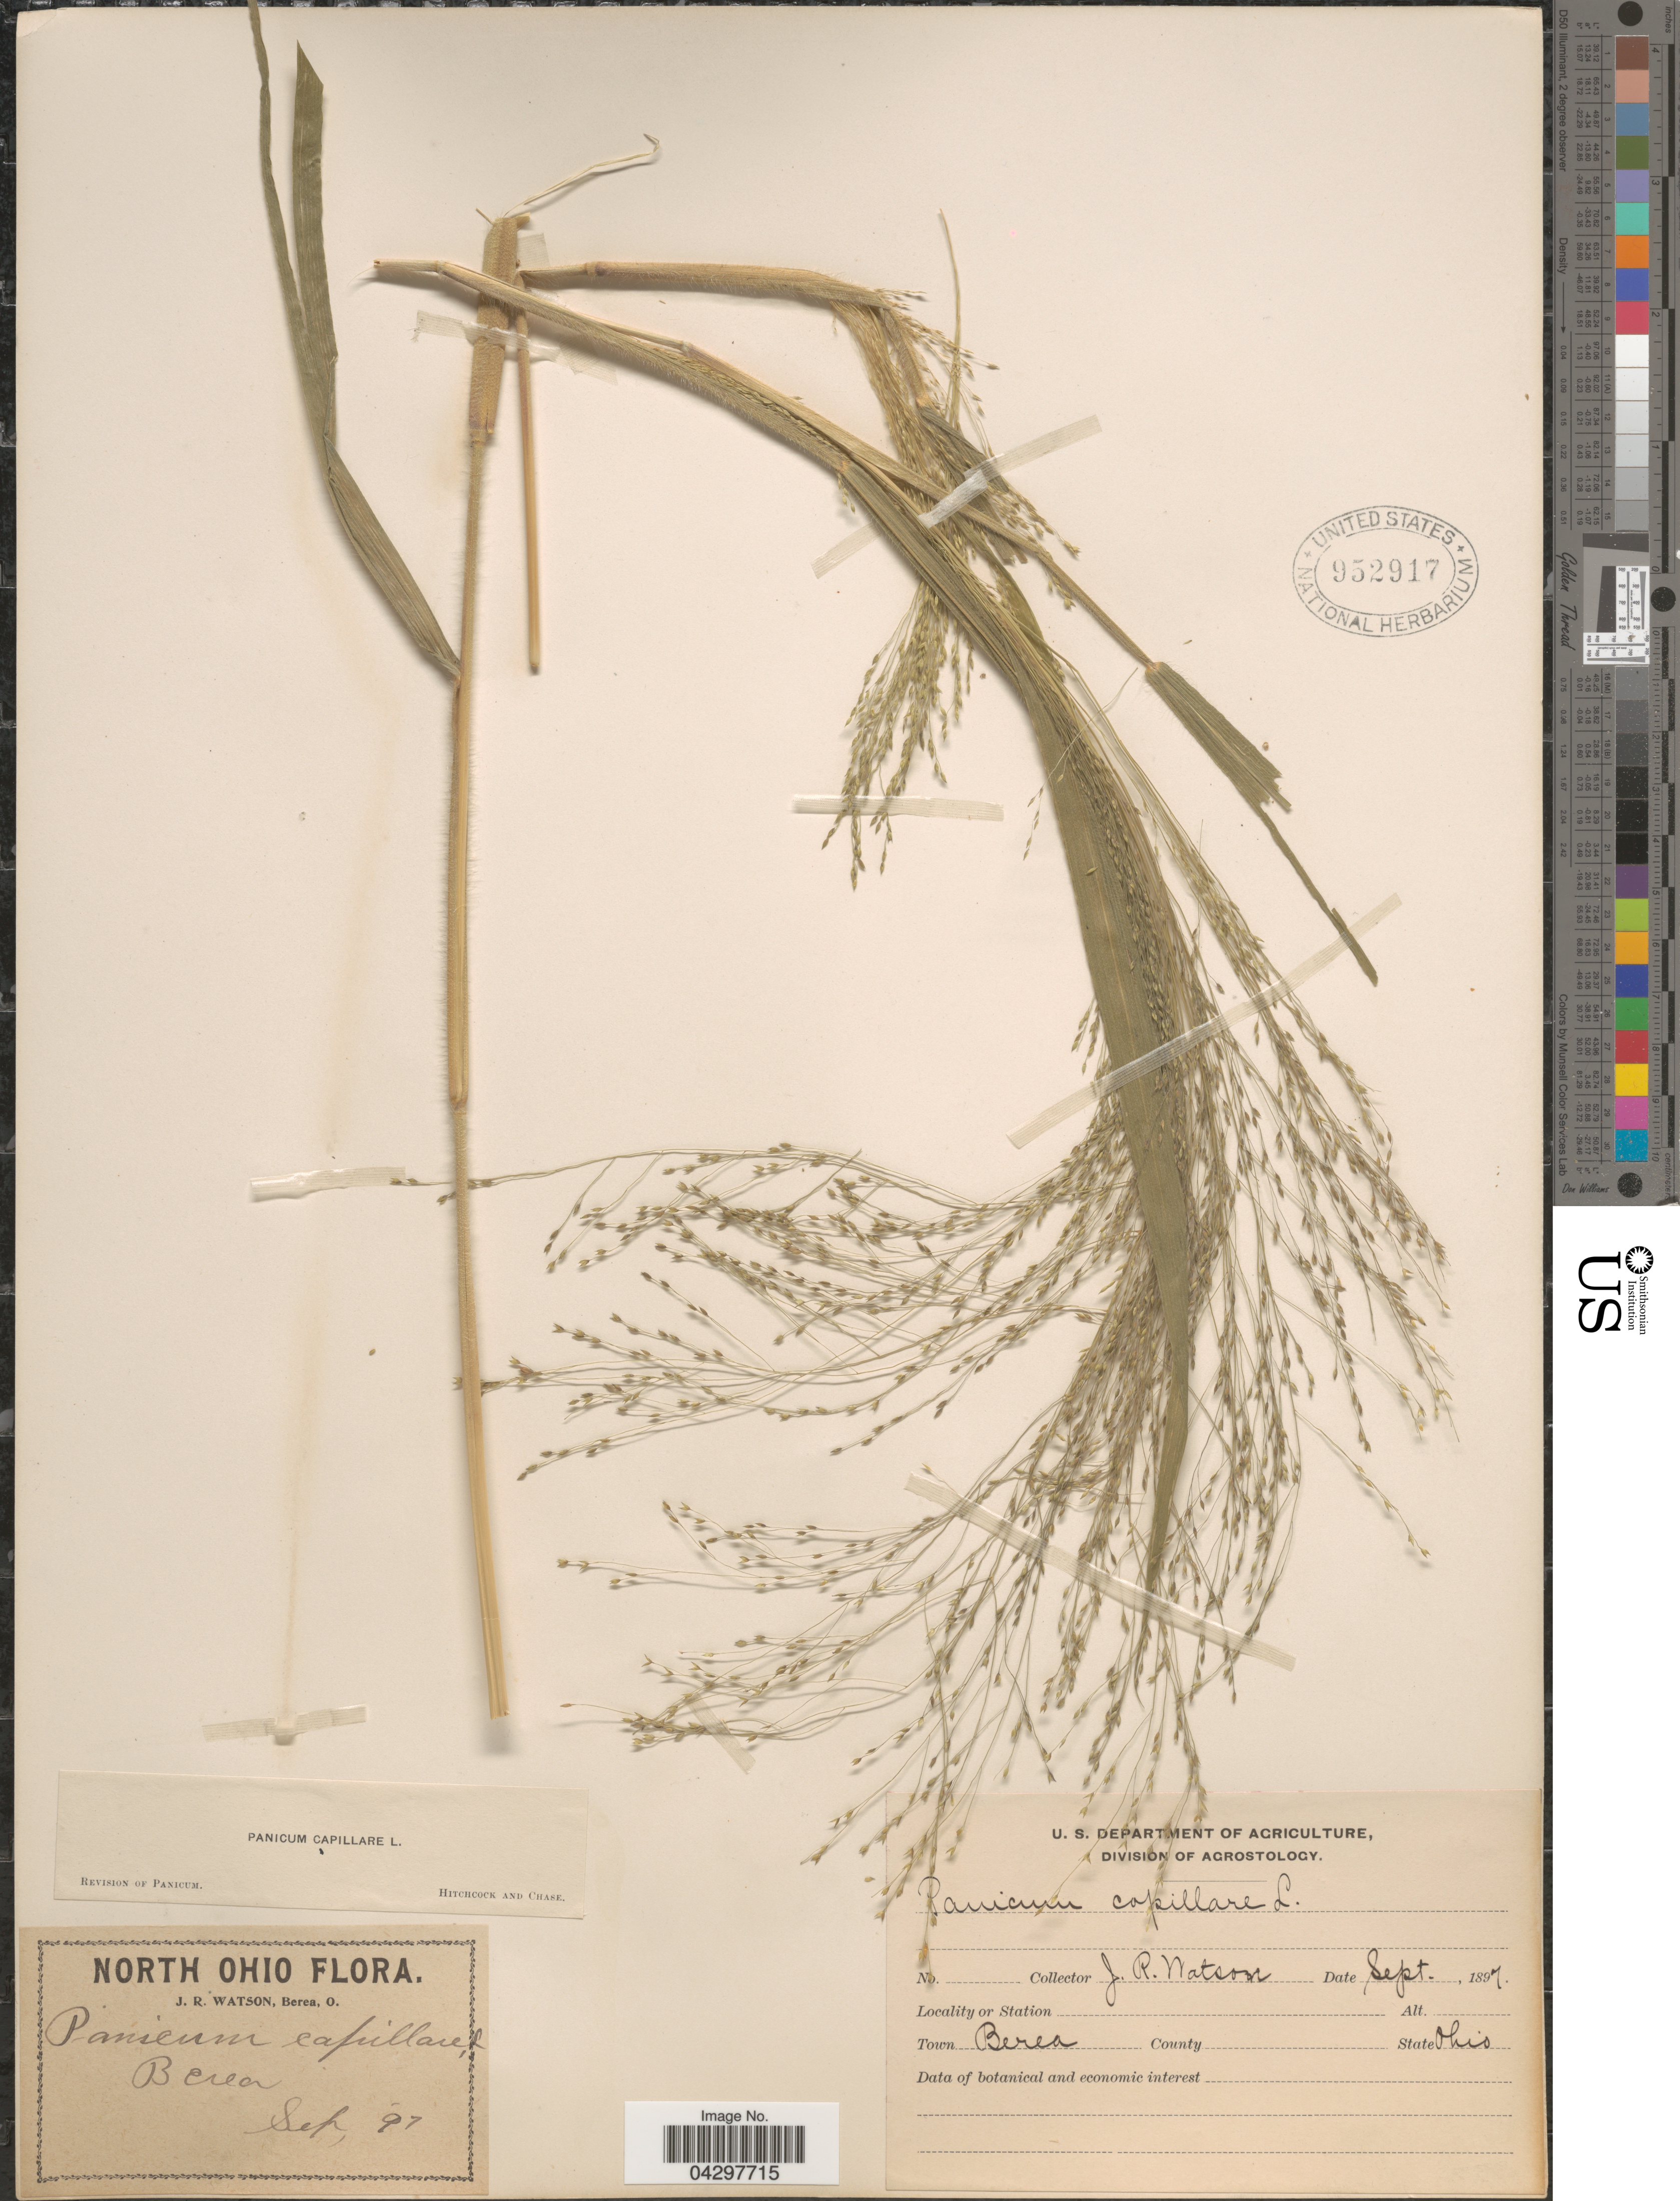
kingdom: Plantae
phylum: Tracheophyta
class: Liliopsida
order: Poales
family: Poaceae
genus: Panicum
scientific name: Panicum capillare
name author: L.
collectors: J. R. Watson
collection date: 1897-09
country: United States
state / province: Ohio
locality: Town Berea.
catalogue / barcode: US 952917